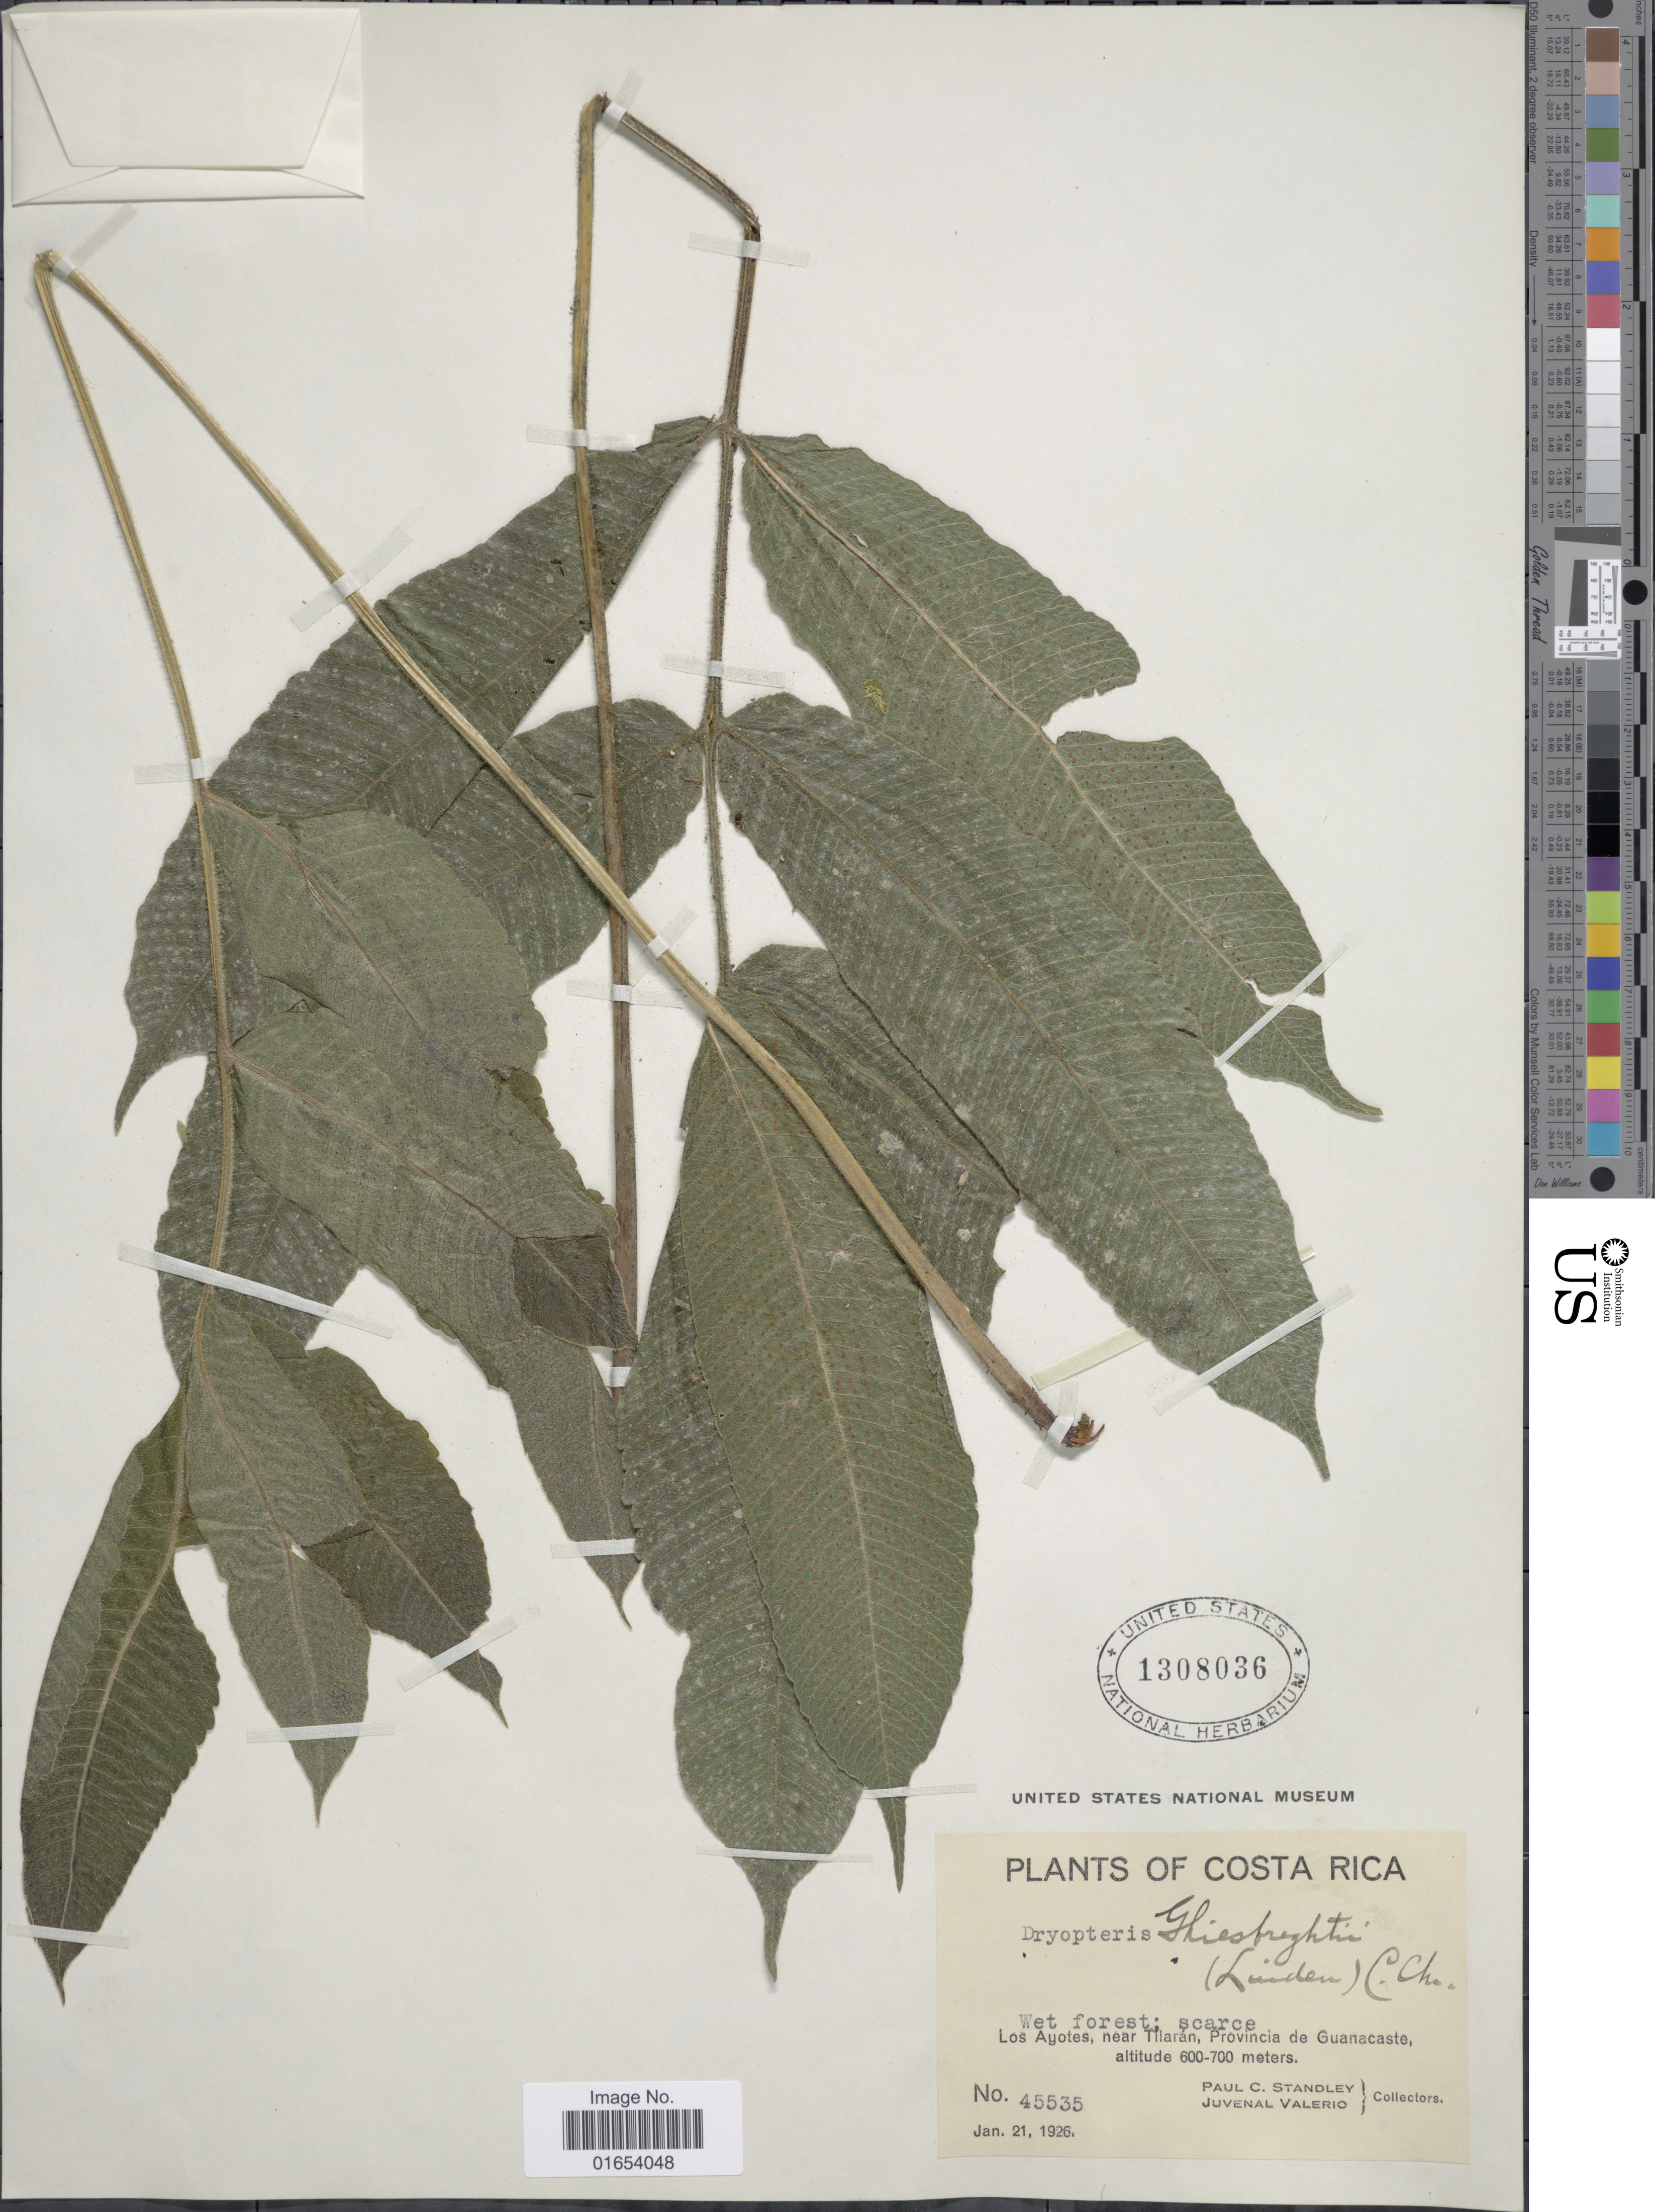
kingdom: Plantae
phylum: Tracheophyta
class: Polypodiopsida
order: Polypodiales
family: Thelypteridaceae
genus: Goniopteris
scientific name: Goniopteris ghiesbreghtii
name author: (Linden) J. Sm.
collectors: P. C. Standley & J. Valerio R.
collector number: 45535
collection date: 1926-01-21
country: Costa Rica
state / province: Guanacaste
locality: Costa Rica, Los Ayotes, near Tilaran, Provincia de Guanacaste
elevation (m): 600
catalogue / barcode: US 1308036